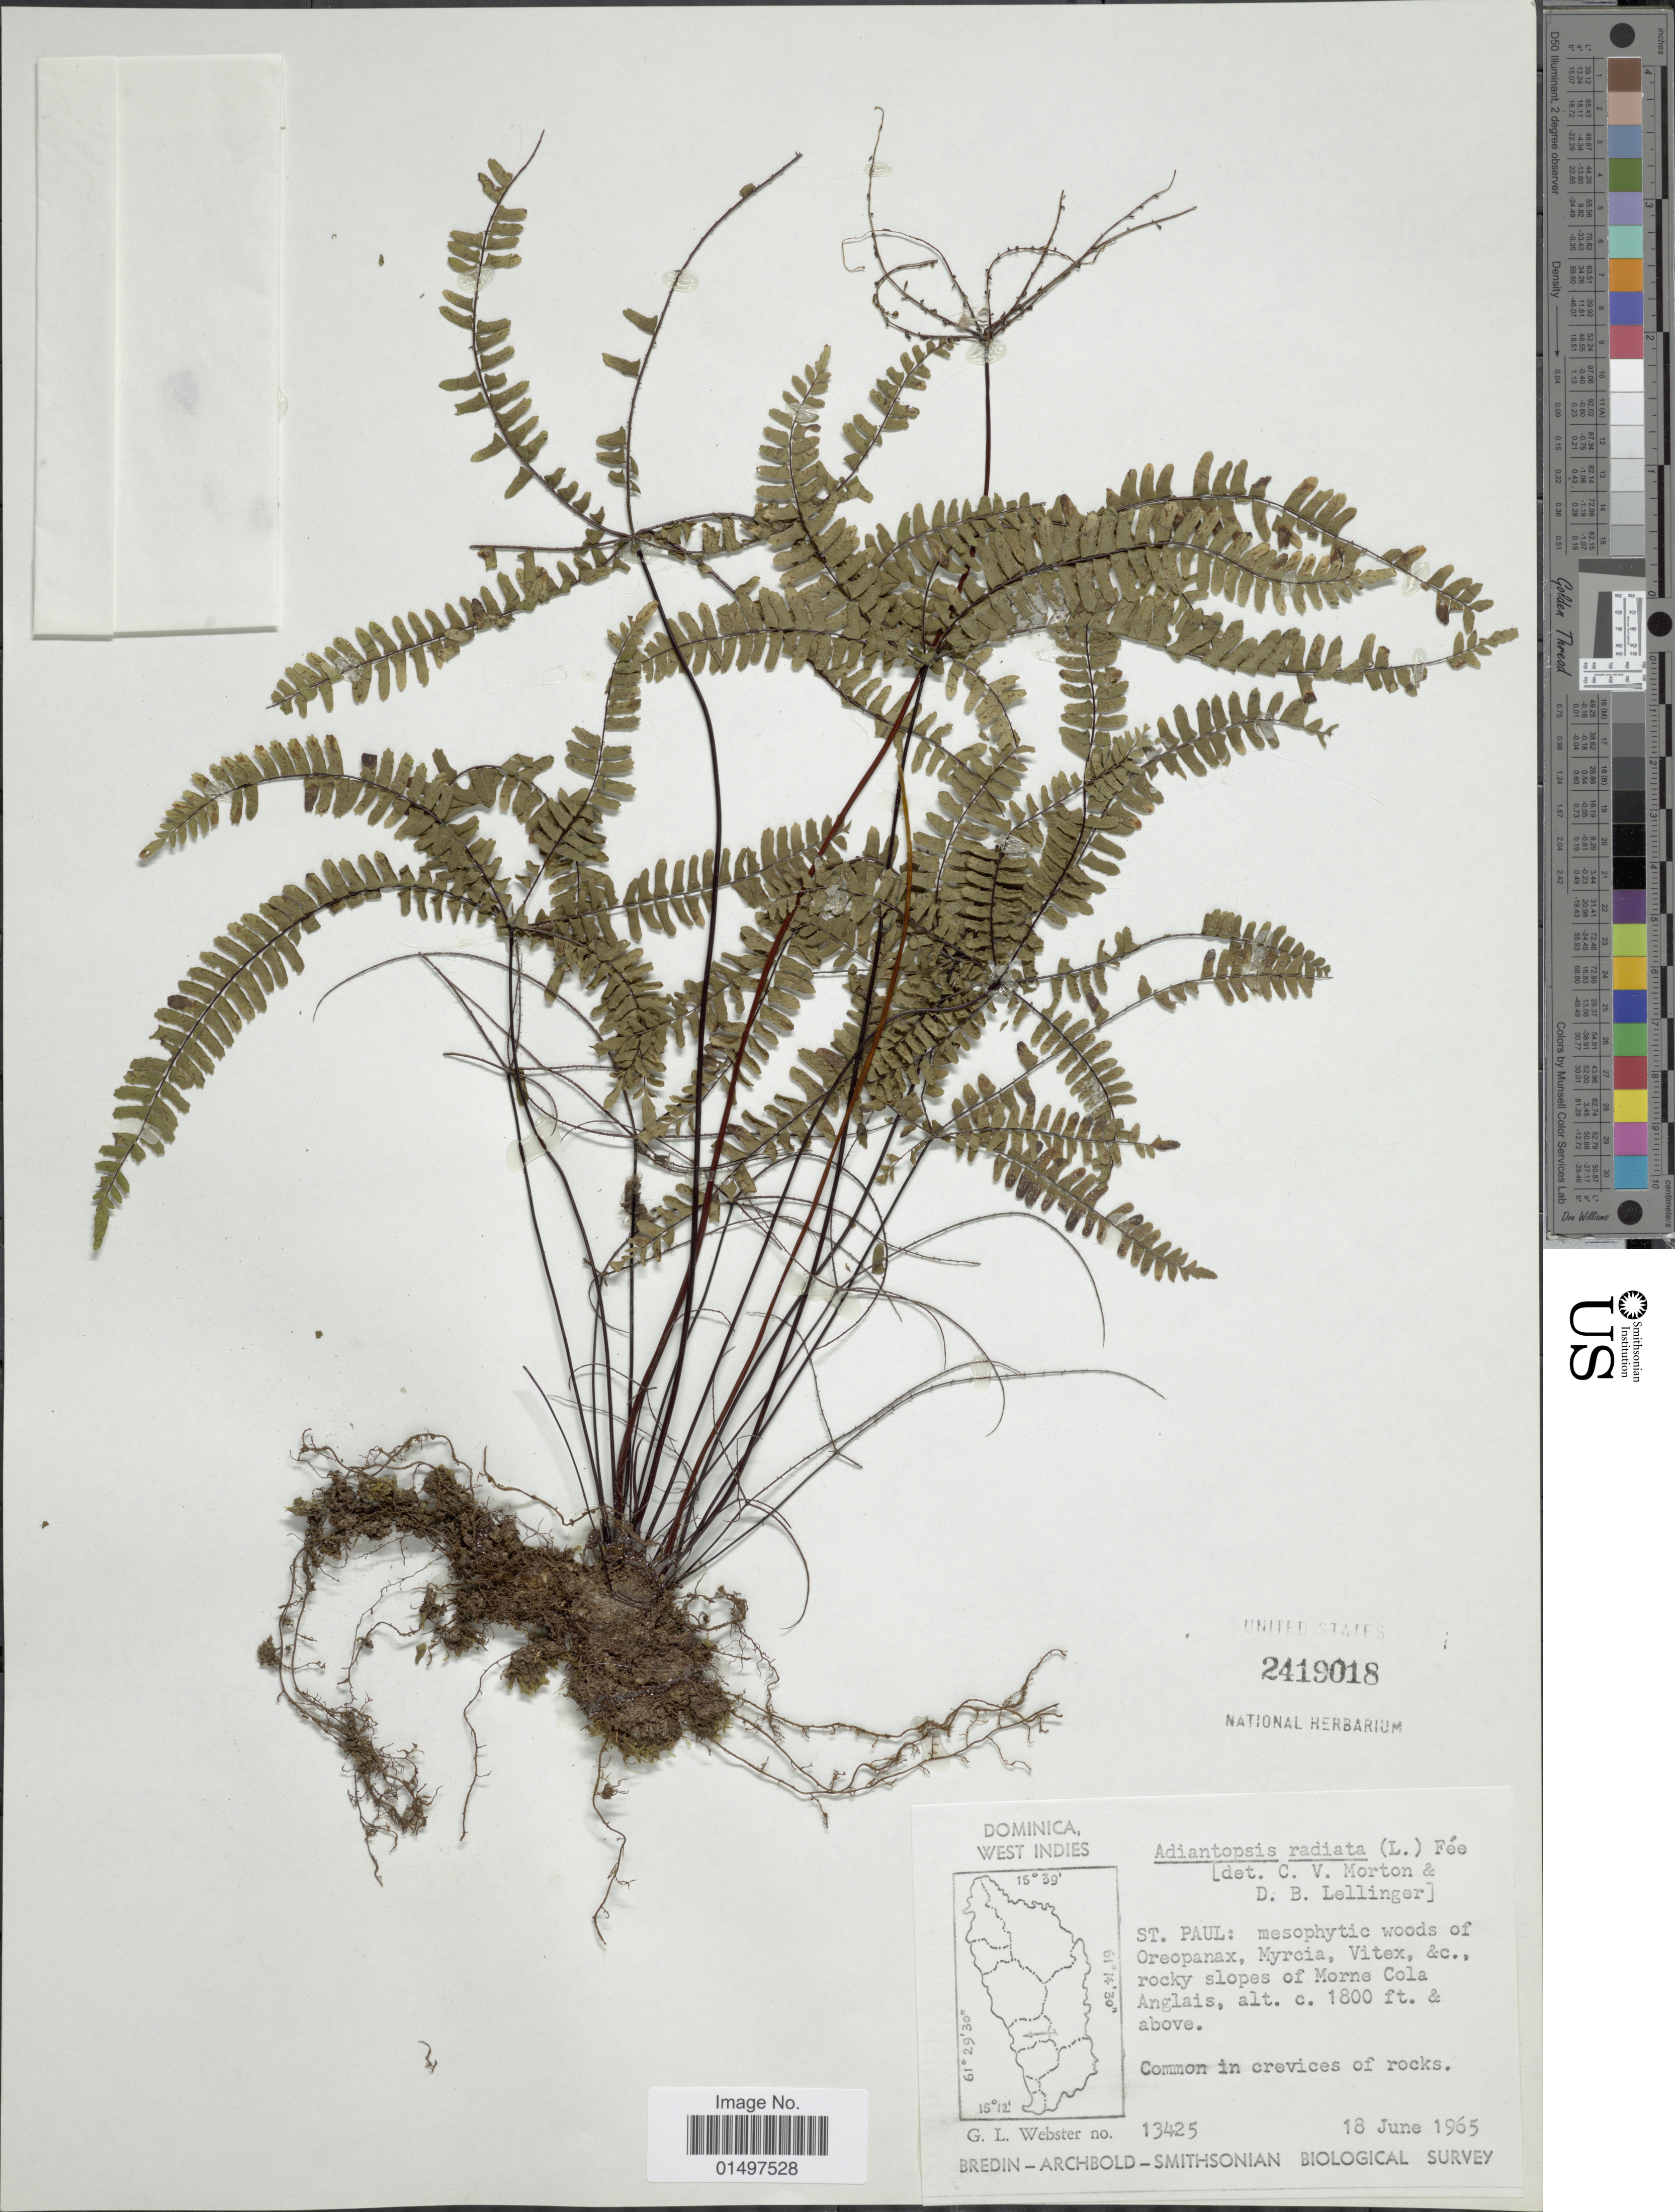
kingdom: Plantae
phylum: Tracheophyta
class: Polypodiopsida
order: Polypodiales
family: Pteridaceae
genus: Adiantopsis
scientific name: Adiantopsis radiata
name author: (L.) Fée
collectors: G. L. Webster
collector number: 13425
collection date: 1965-06-18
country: Dominica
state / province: St. Paul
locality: St. Paul. Rocky slopes of Morne Cola Anglais.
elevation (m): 549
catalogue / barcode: US 2419018